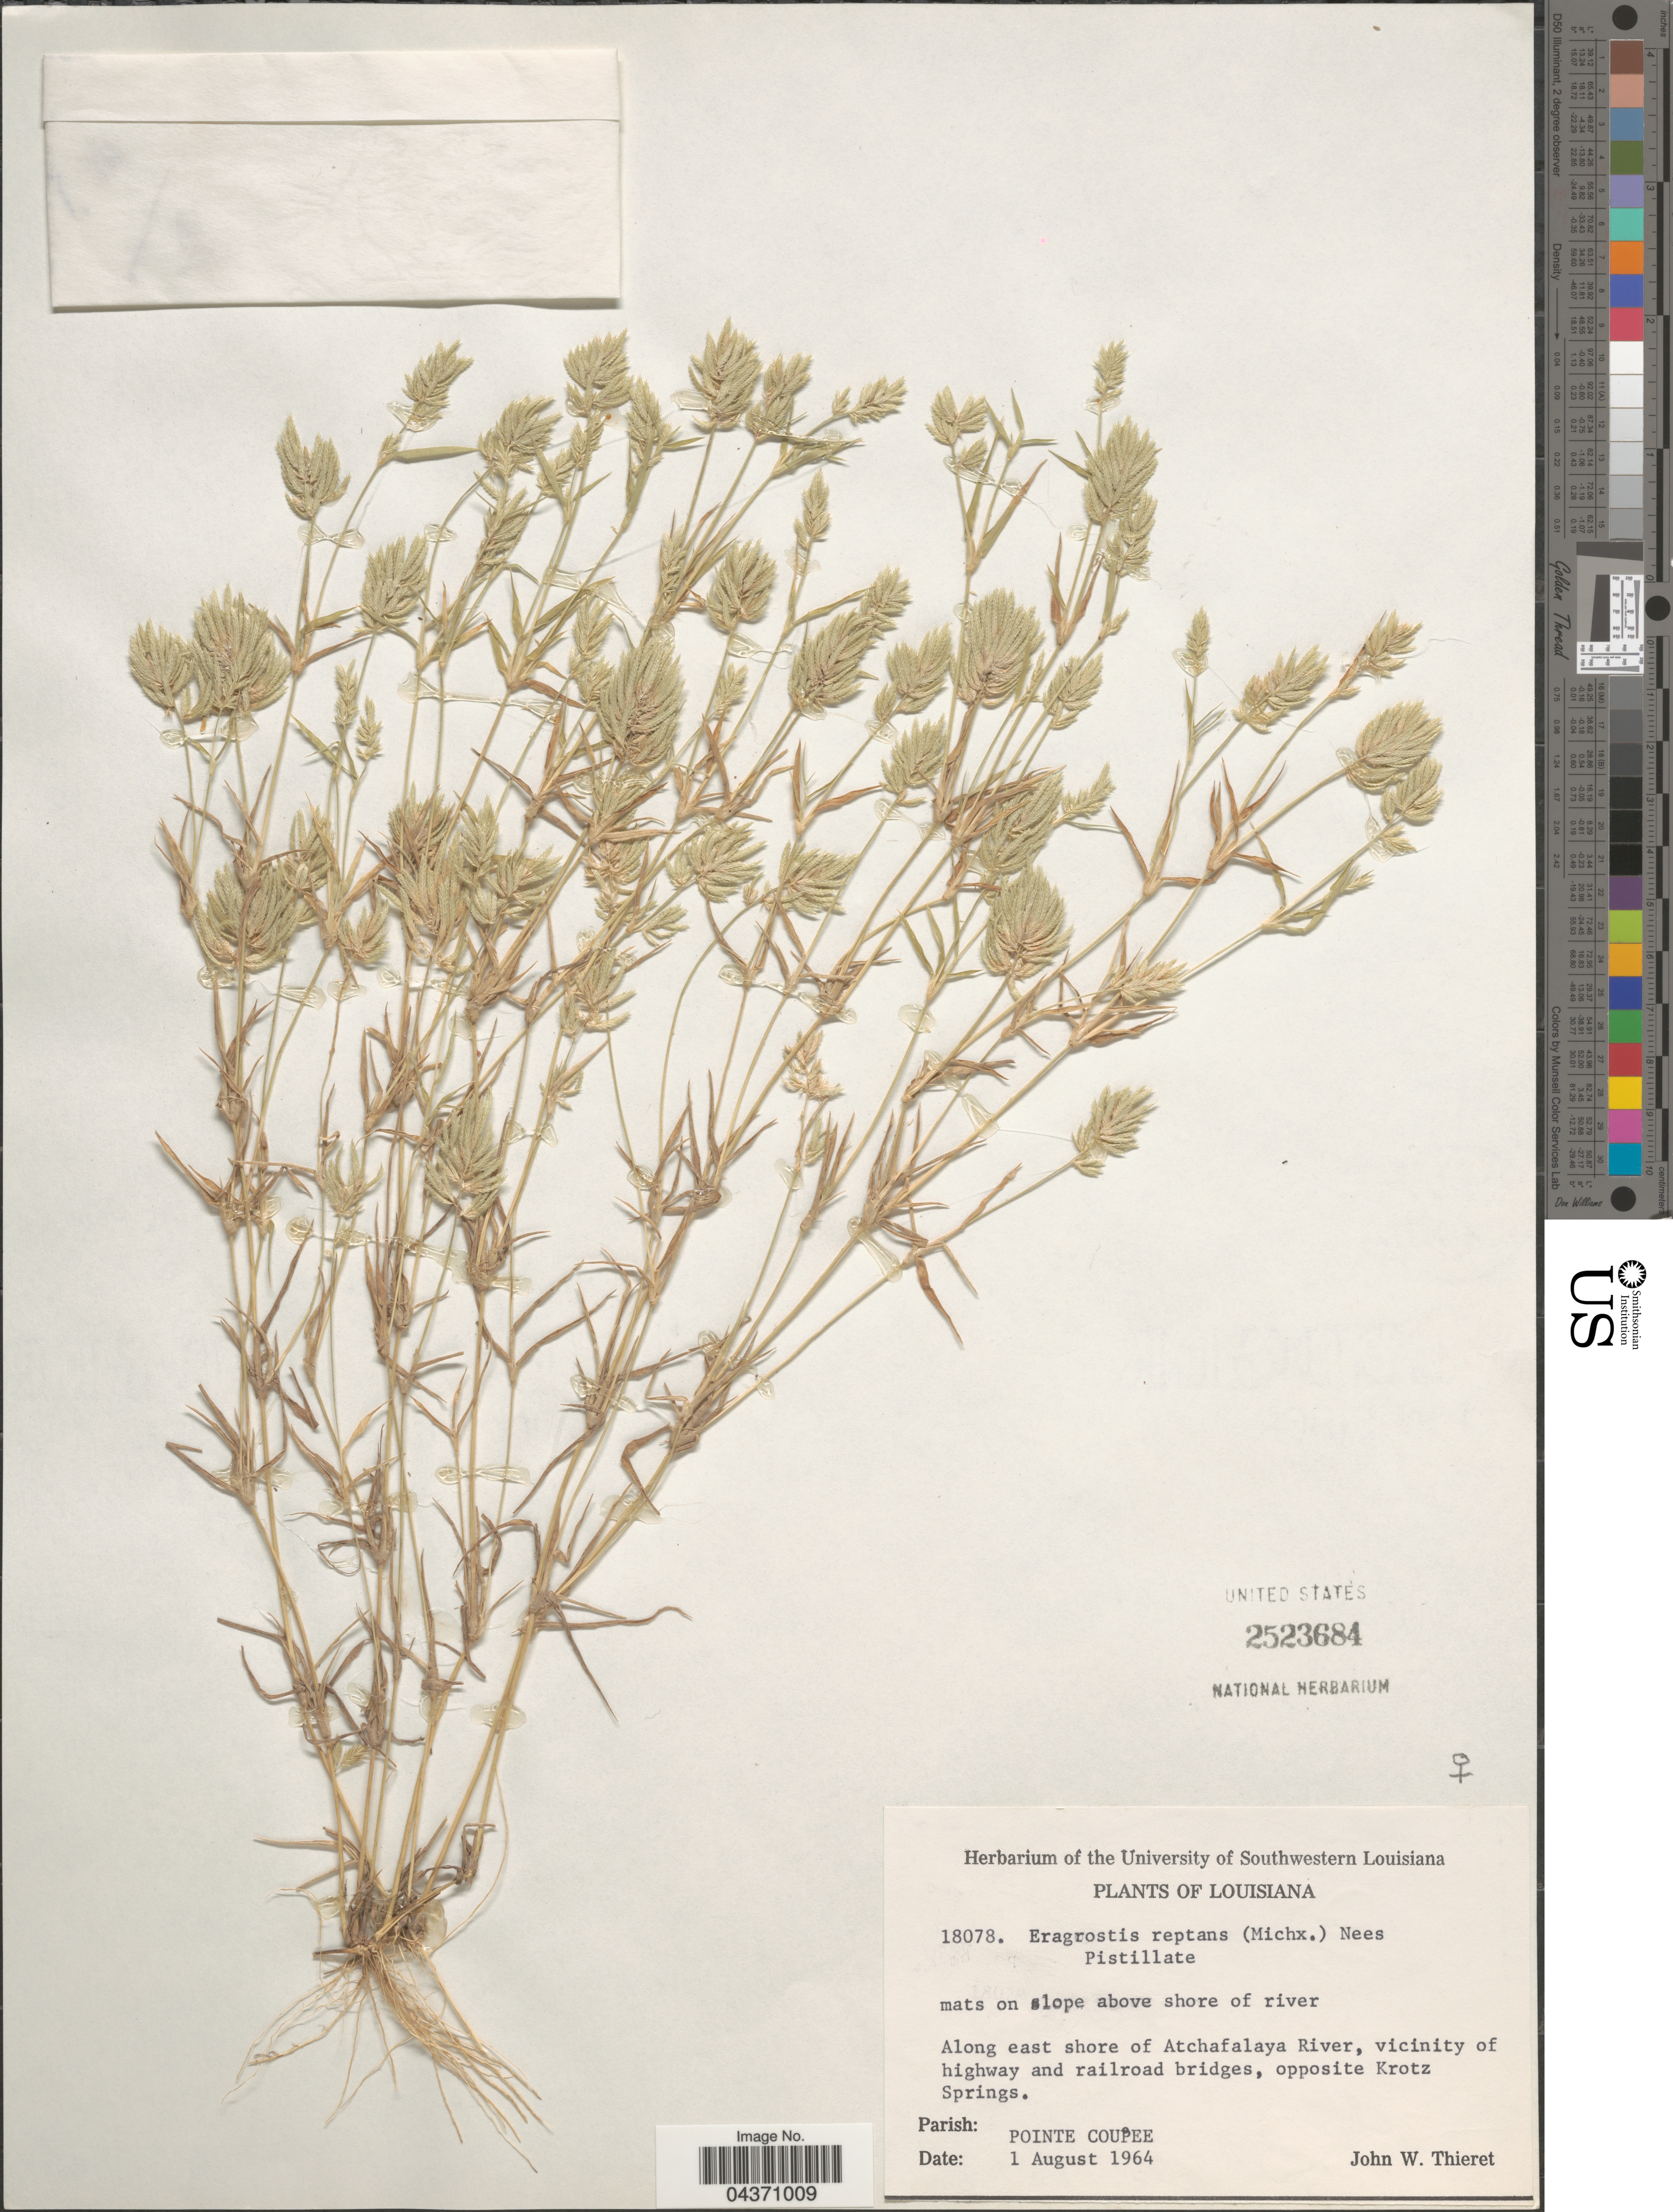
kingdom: Plantae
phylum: Tracheophyta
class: Liliopsida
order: Poales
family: Poaceae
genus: Eragrostis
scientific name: Eragrostis reptans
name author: (Michx.) Nees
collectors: J. W. Thieret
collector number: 18078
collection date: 1964-08-01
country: United States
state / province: Louisiana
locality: Mats on slope above shore of river. Along east shore of Atchafalaya River, vicinity of highway and railroad bridges, opposite Krotz Springs. Parish: Pointe Coupee.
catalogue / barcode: US 2523684